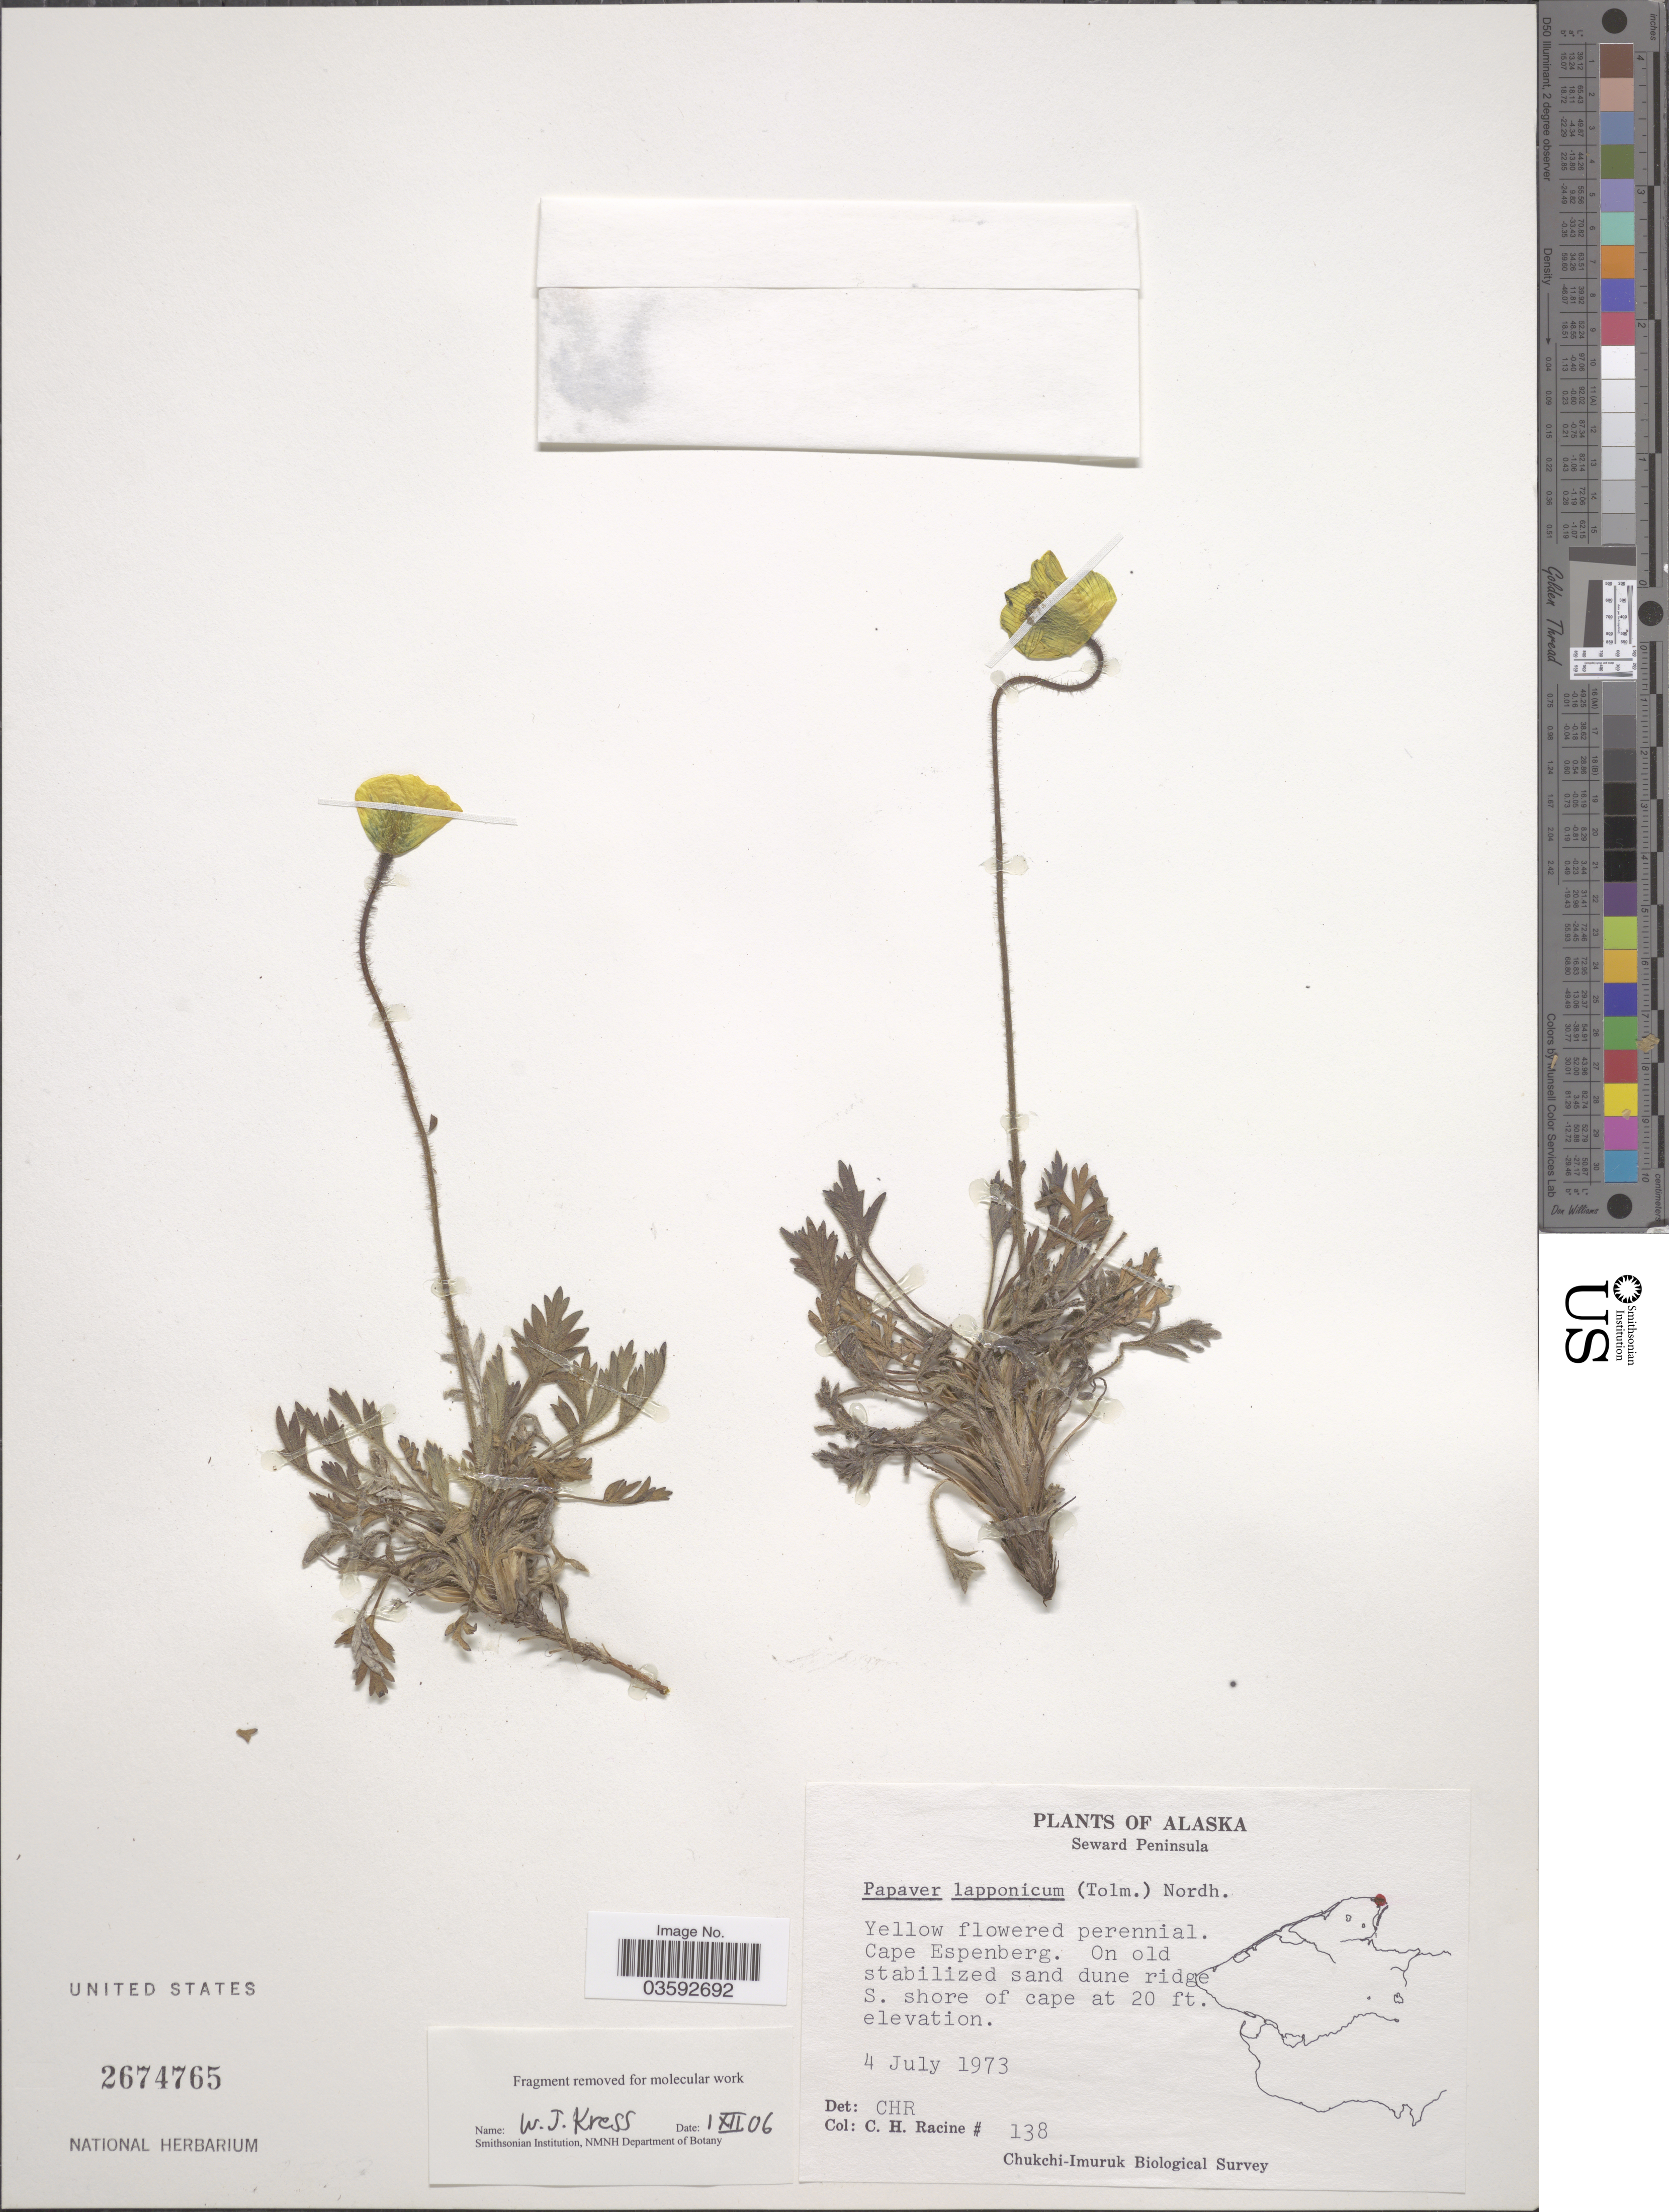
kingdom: Plantae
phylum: Tracheophyta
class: Magnoliopsida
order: Ranunculales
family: Papaveraceae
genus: Papaver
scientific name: Papaver lapponicum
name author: (Tolm.) Nordh.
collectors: C. Racine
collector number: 138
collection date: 1973-07-04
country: United States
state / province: Alaska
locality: Seward Peninsula. Cape Espenberg. On old stabilized sand dune ridge S. shore of cape.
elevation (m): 6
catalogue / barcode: US 2674765